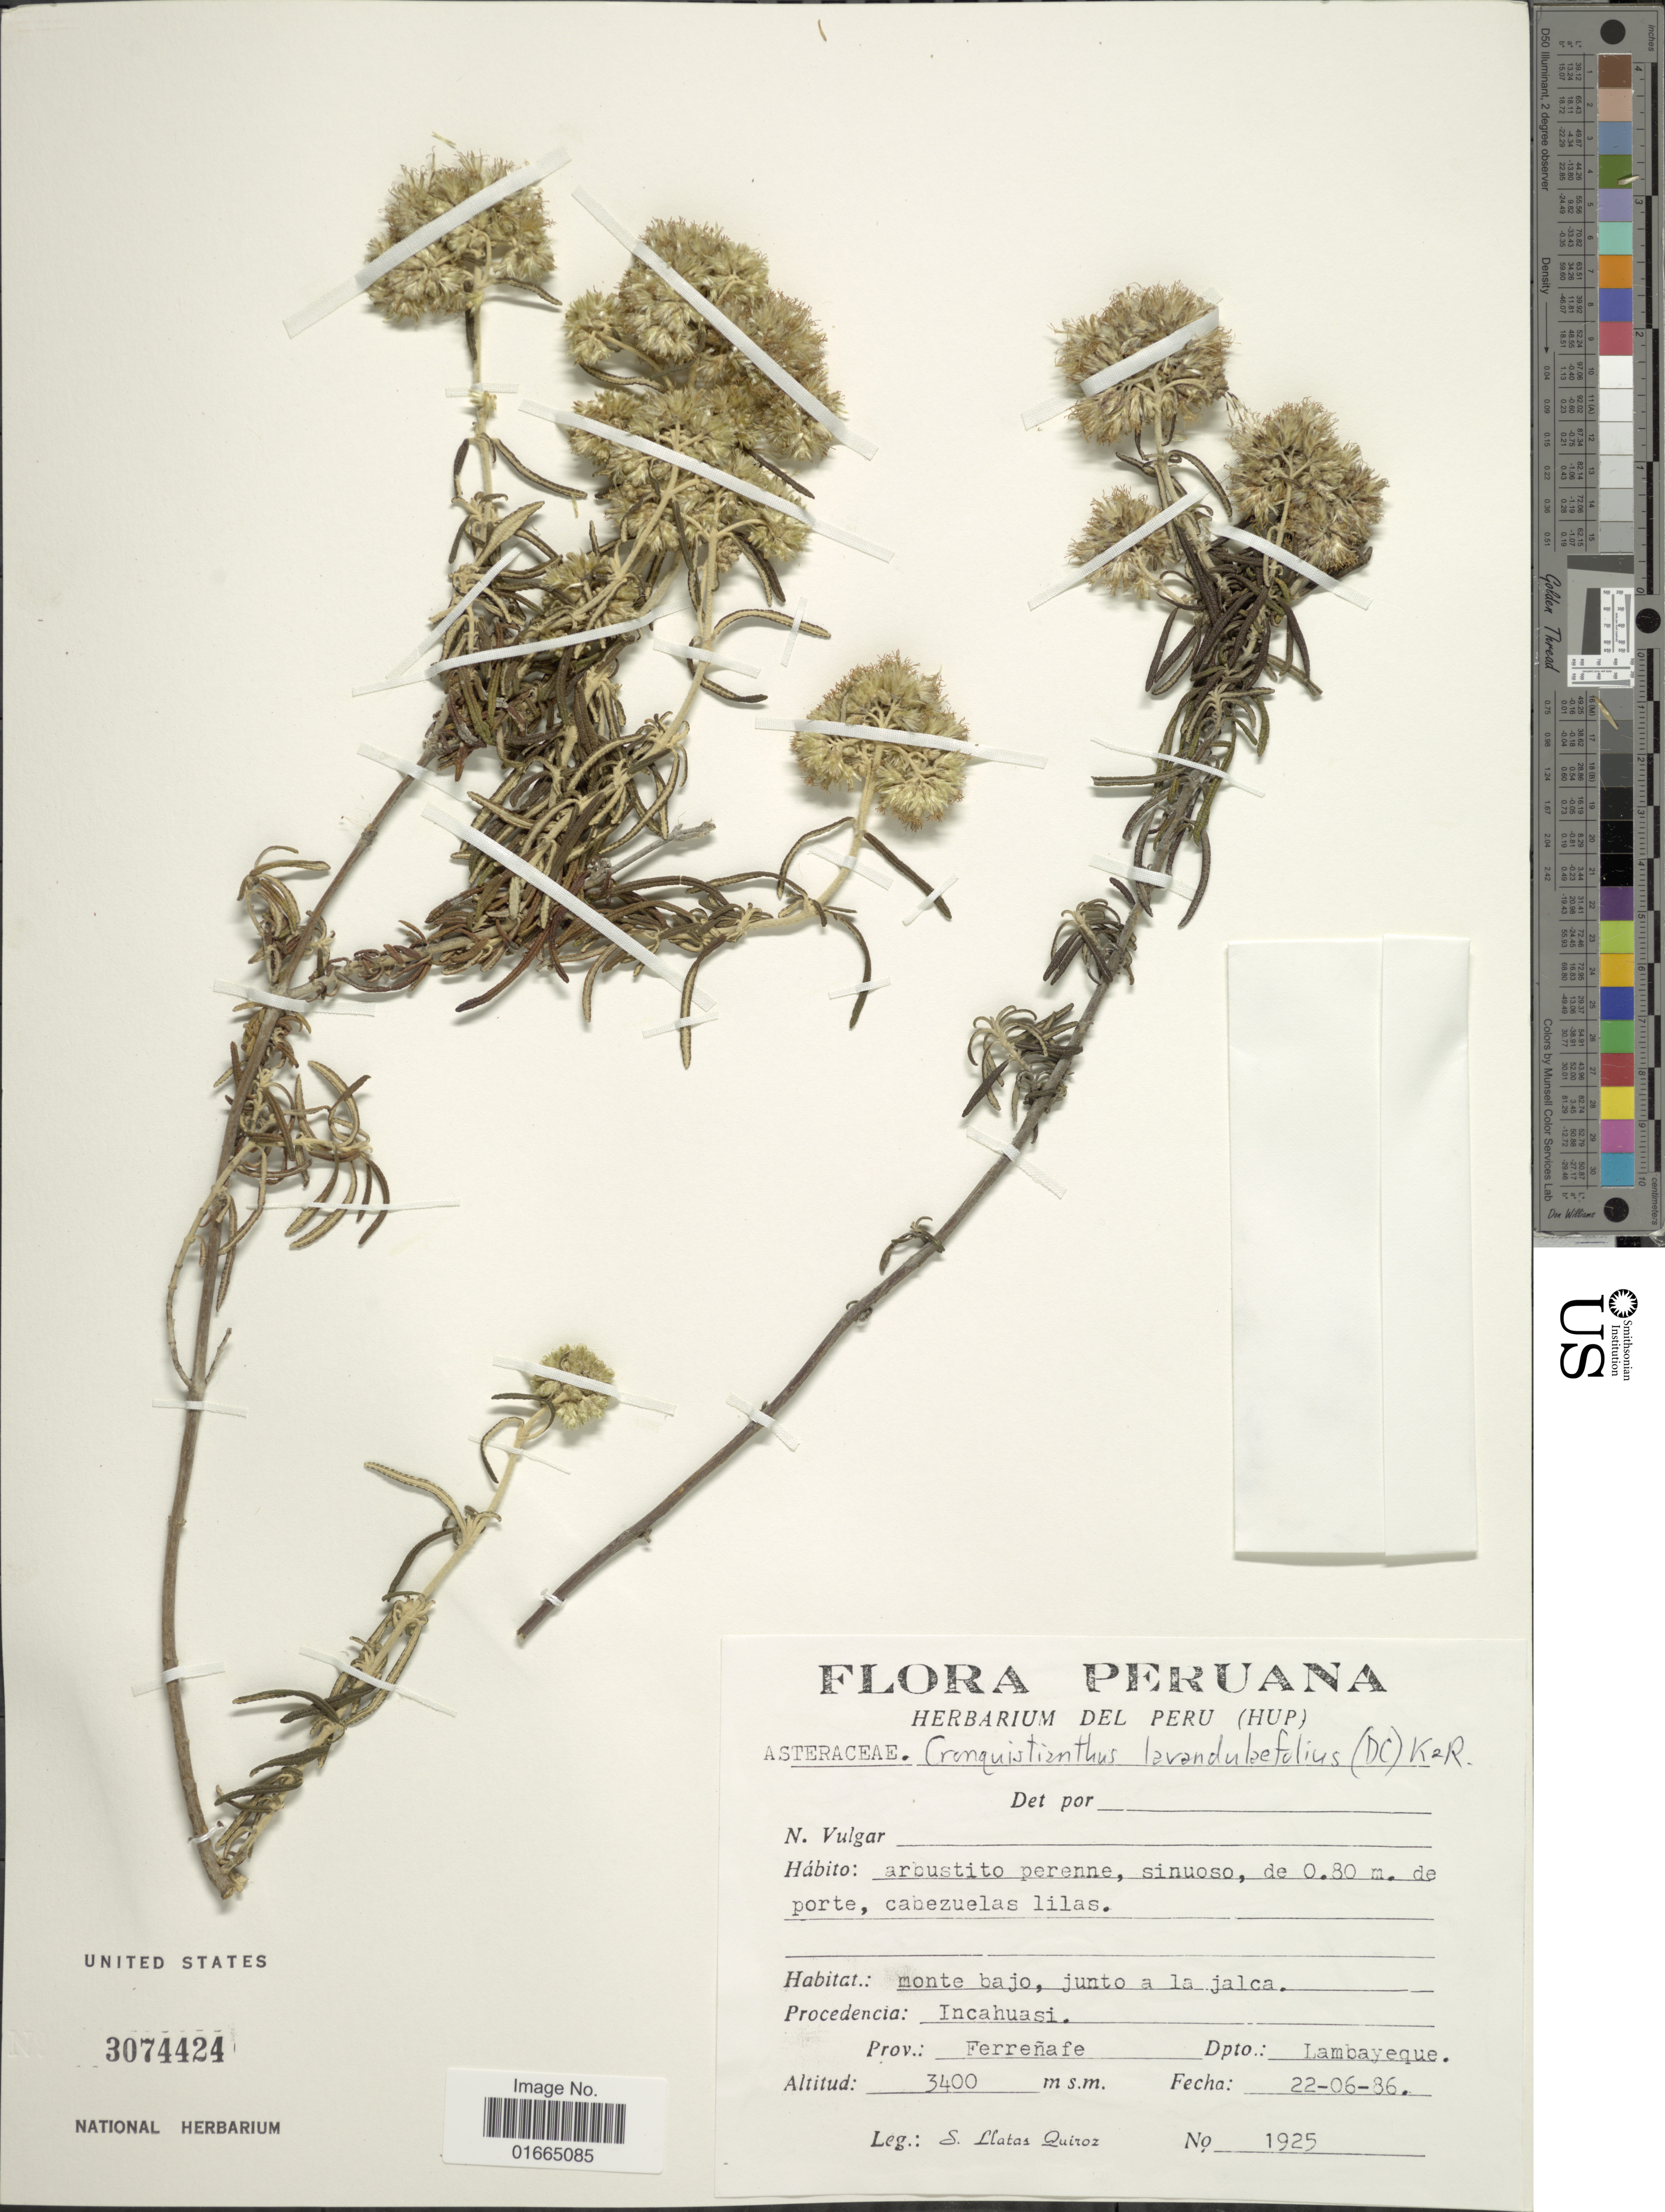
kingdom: Plantae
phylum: Tracheophyta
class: Magnoliopsida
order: Asterales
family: Asteraceae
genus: Cronquistianthus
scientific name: Cronquistianthus lavandulaefolius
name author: (DC.) R.M. King & H. Rob.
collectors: S. Llatas Quiroz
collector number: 1925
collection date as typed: Transcribed d/m/y: 22/6/86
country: Peru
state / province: Lambayeque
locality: Incahuasi. Dpto.: Lambayeque. Prov.: Ferreñafe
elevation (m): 3400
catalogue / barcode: US 3074424